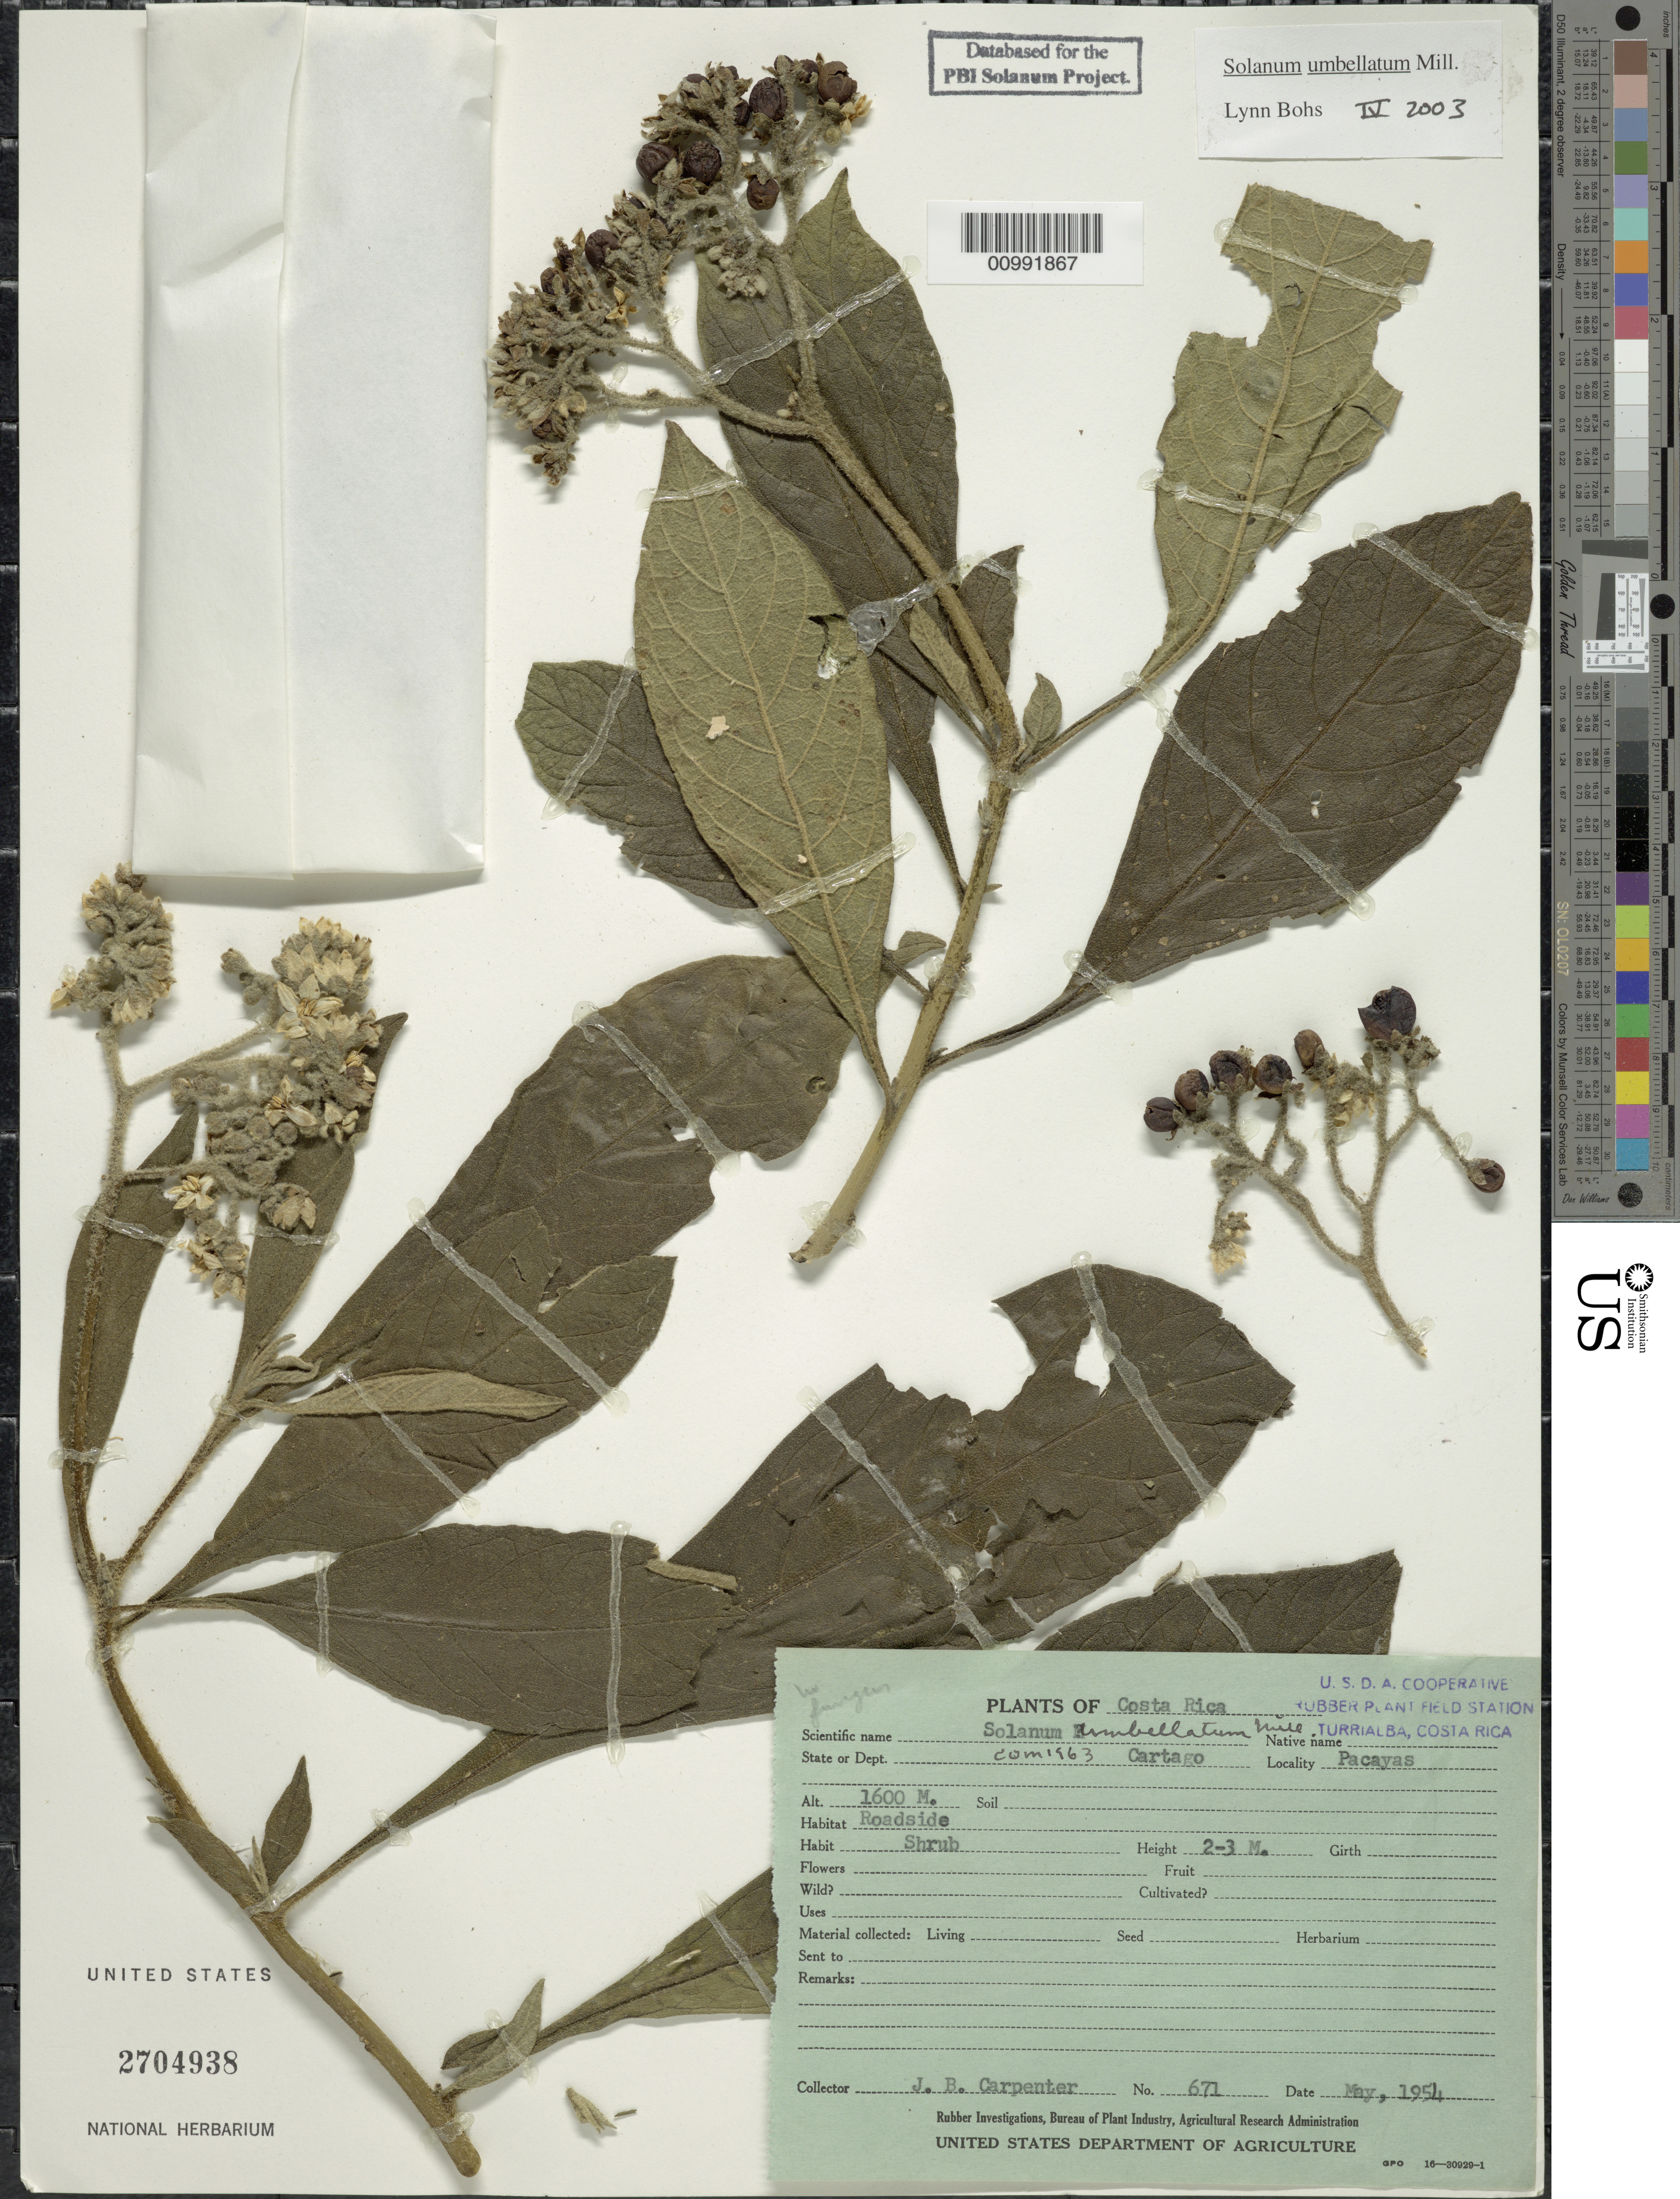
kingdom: Plantae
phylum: Tracheophyta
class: Magnoliopsida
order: Solanales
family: Solanaceae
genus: Solanum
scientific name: Solanum umbellatum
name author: Mill.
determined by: Bohs, L. A.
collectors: J. Carpenter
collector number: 671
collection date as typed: May 1954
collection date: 1954-05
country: Costa Rica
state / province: Cartago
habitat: Roadside.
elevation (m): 1600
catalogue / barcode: US 2704938